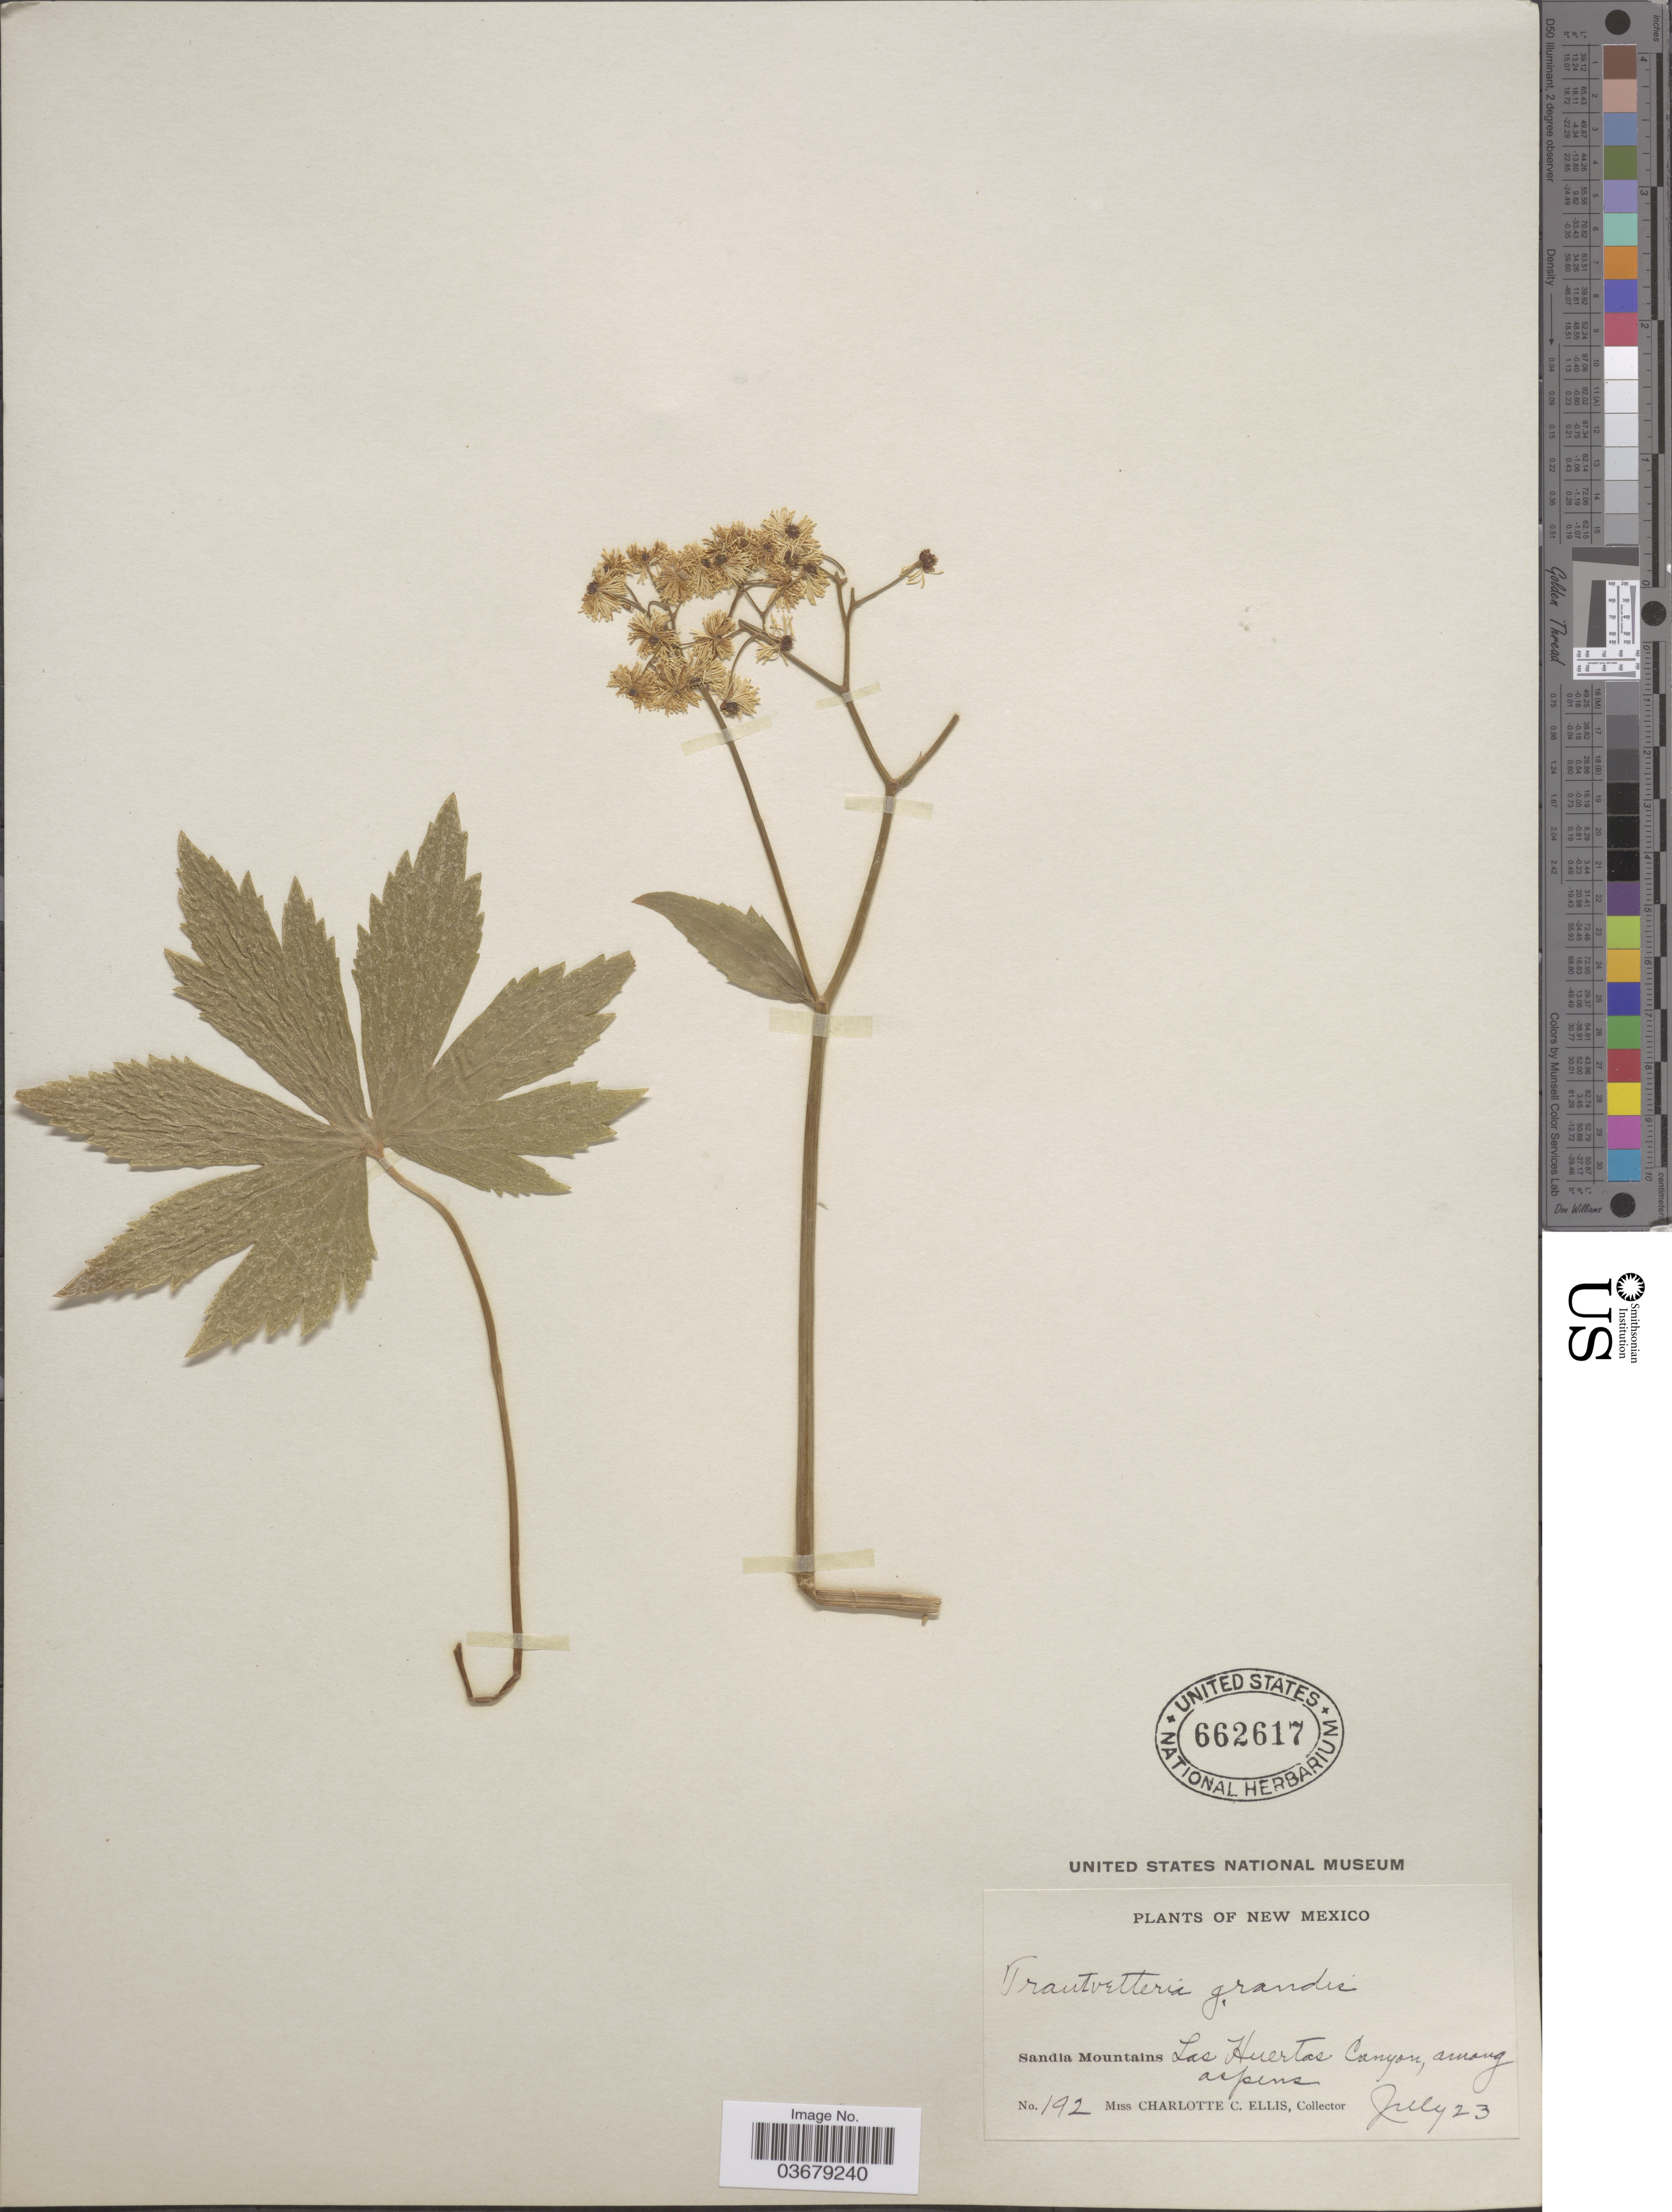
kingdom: Plantae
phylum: Tracheophyta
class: Magnoliopsida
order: Ranunculales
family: Ranunculaceae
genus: Trautvetteria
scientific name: Trautvetteria caroliniensis var. grandis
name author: (Water) Vail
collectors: C. C. Ellis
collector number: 192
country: United States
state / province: New Mexico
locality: Sandia Mountains. Las Huertas Canyon.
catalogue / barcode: US 662617